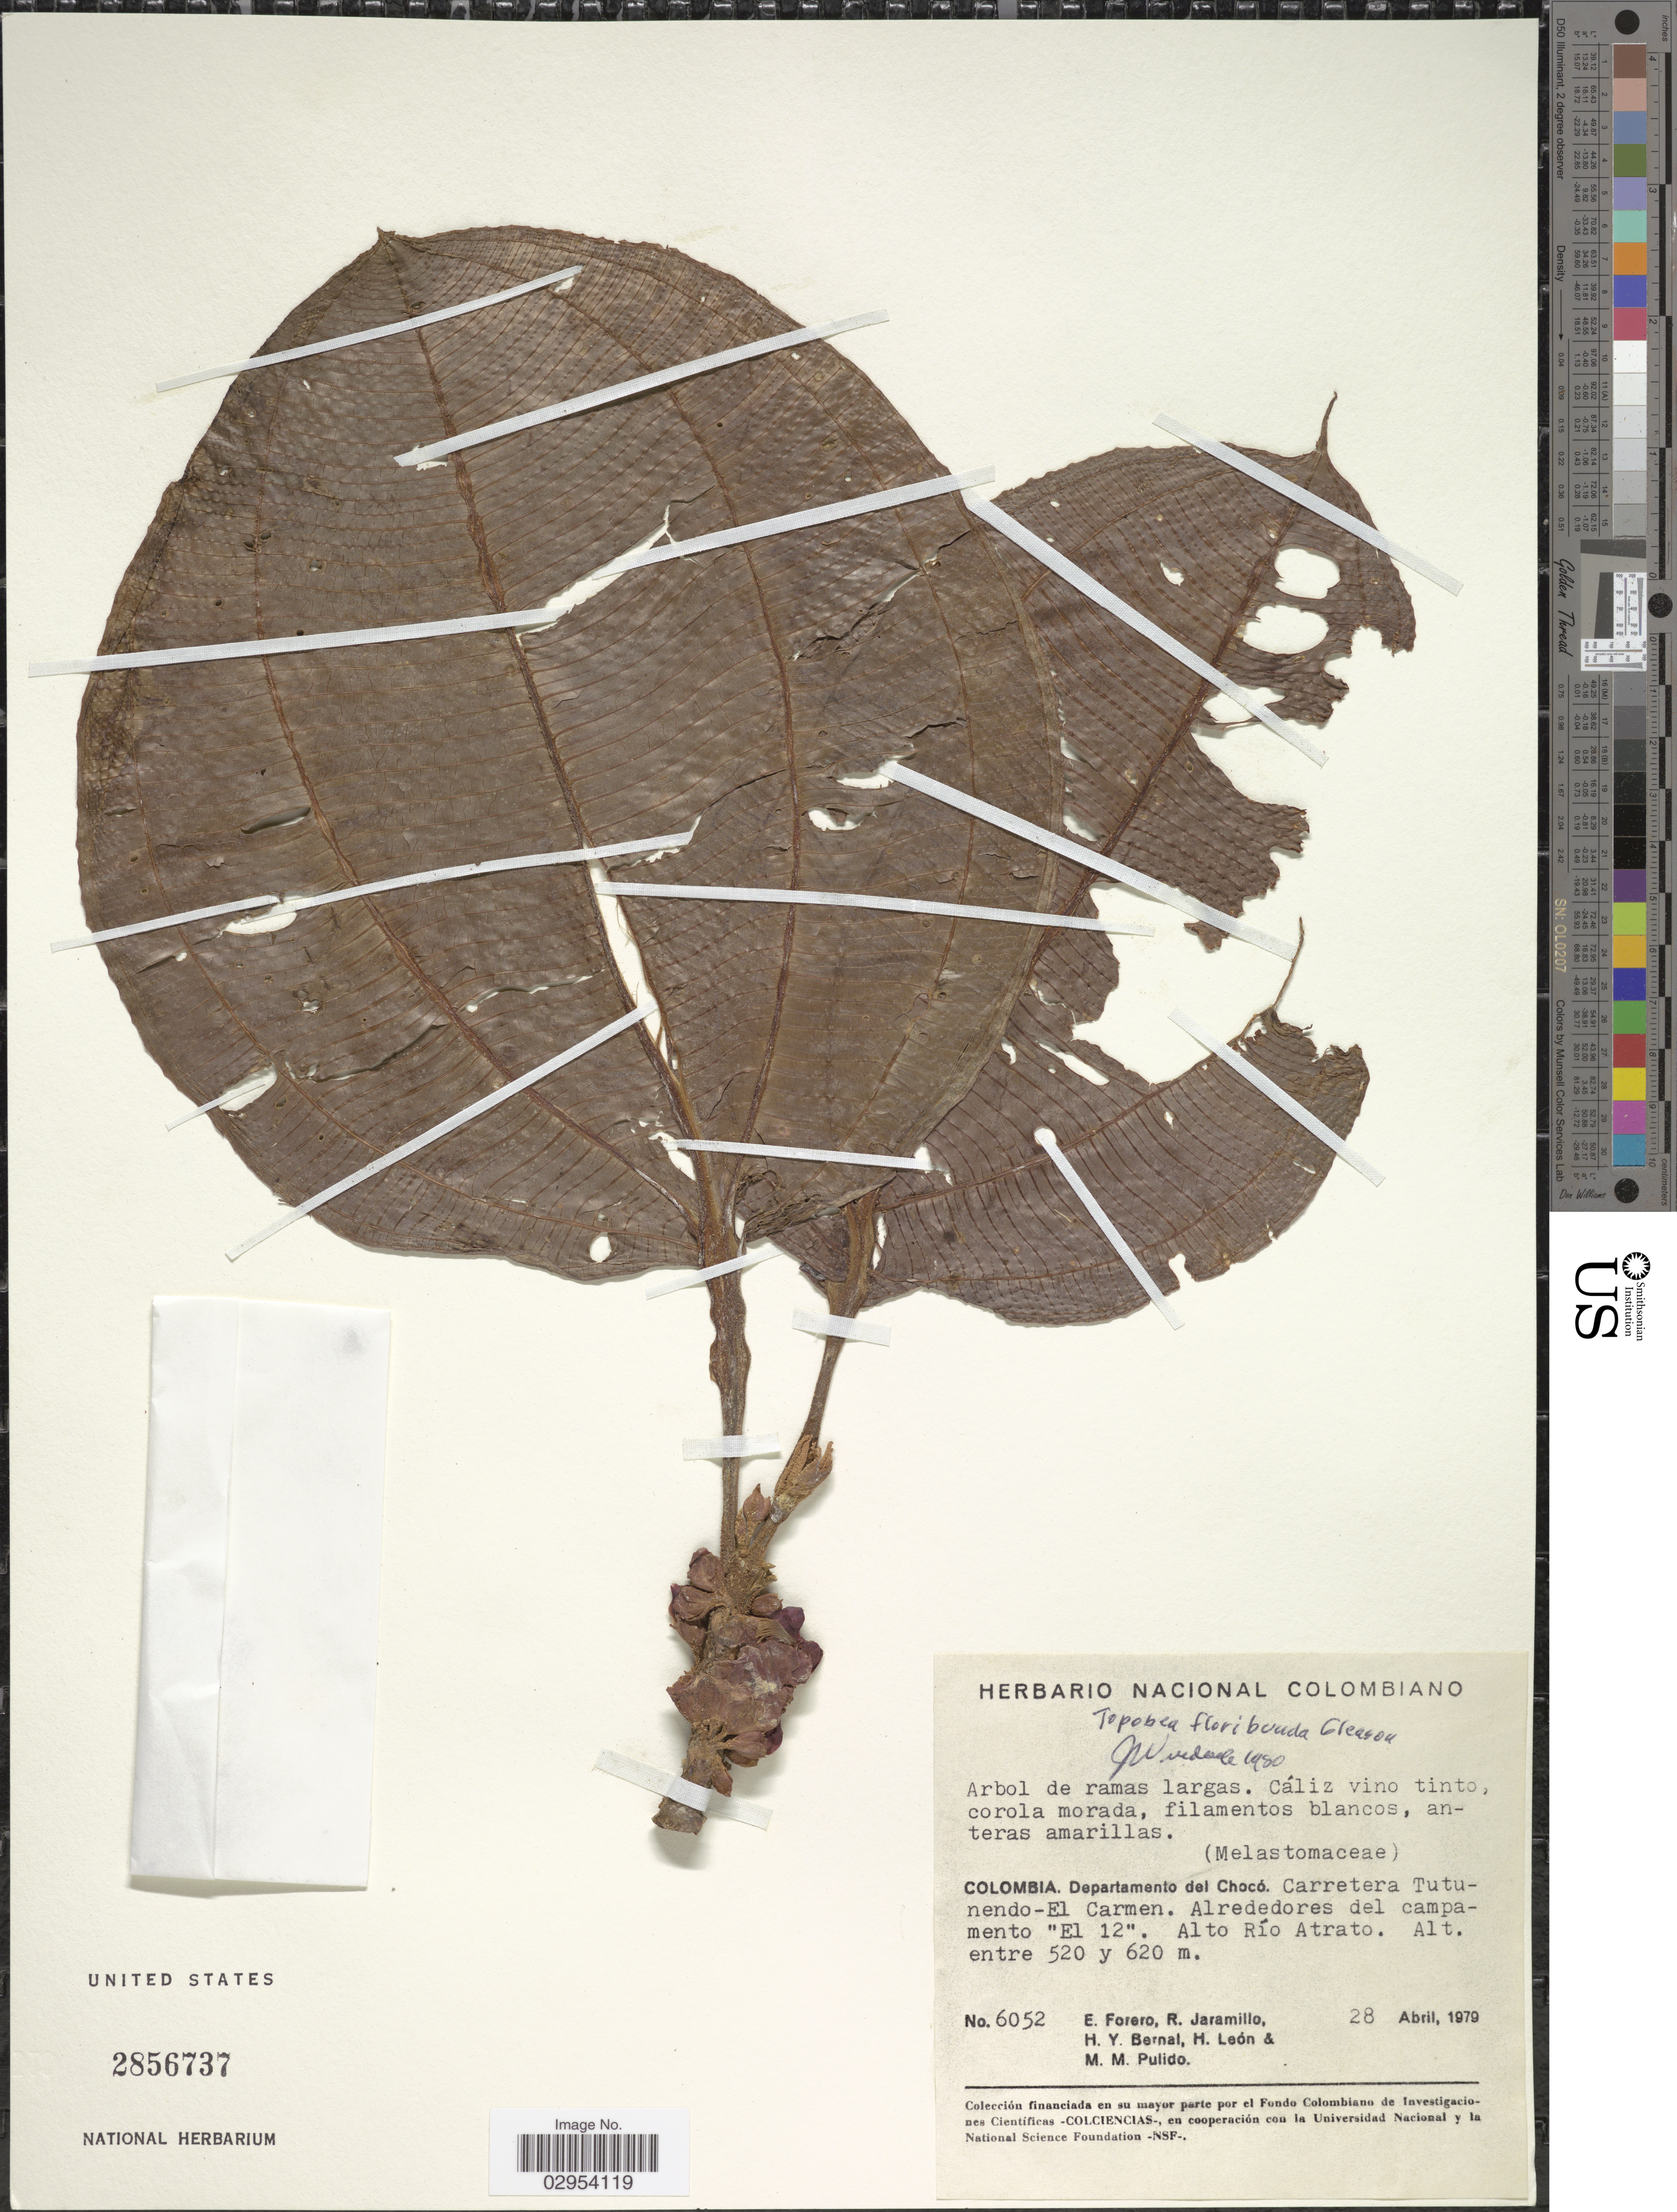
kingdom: Plantae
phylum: Tracheophyta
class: Magnoliopsida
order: Myrtales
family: Melastomataceae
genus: Topobea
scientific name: Topobea floribunda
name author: Gleason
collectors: E. Forero, R. Jaramillo, H. Y. Bernal, H. León & M. Pulido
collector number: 6052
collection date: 1979-04-28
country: Colombia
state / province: Chocó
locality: Departamento del Chocó. Carretera Tutunendo-El Carmen. Alrededores del campamento "El 12". Alto Río Atrato.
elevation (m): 520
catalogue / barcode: US 2856737